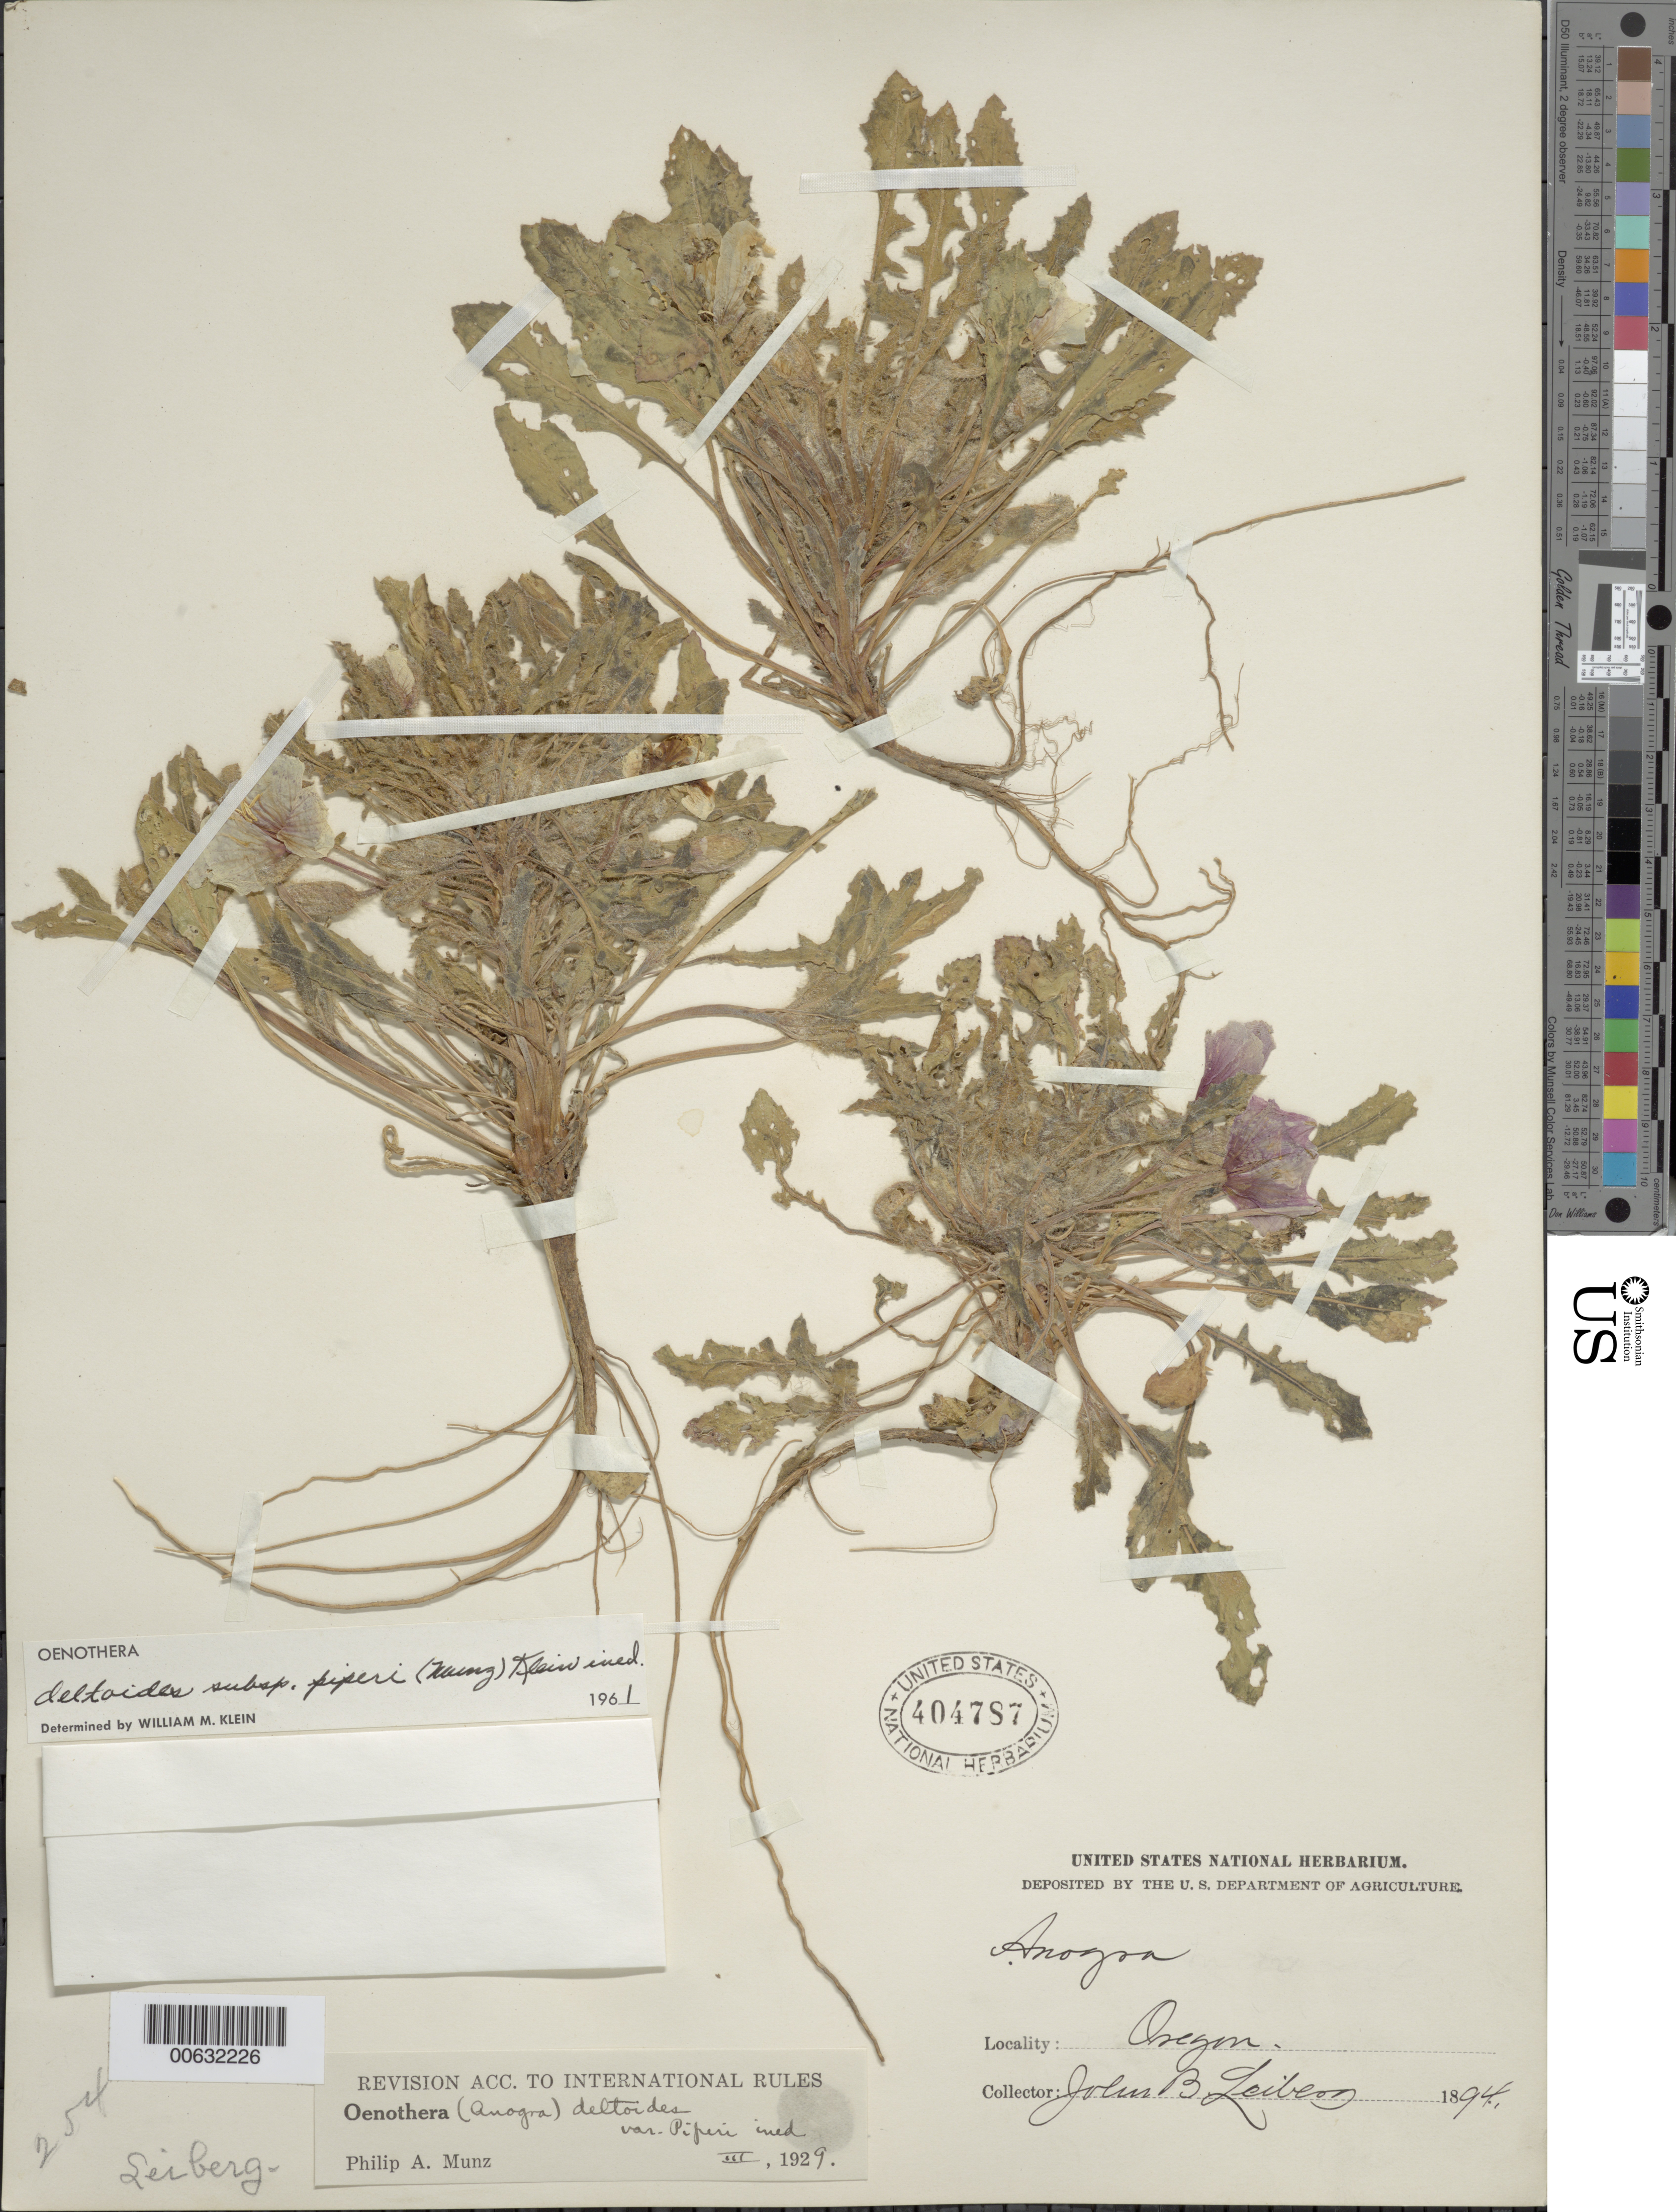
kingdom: Plantae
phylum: Tracheophyta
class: Magnoliopsida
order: Myrtales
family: Onagraceae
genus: Oenothera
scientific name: Oenothera deltoides subsp. piperi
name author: (Munz) W.M. Klein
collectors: J. Leiberg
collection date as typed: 1894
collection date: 1894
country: United States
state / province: Oregon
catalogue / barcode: US 404787